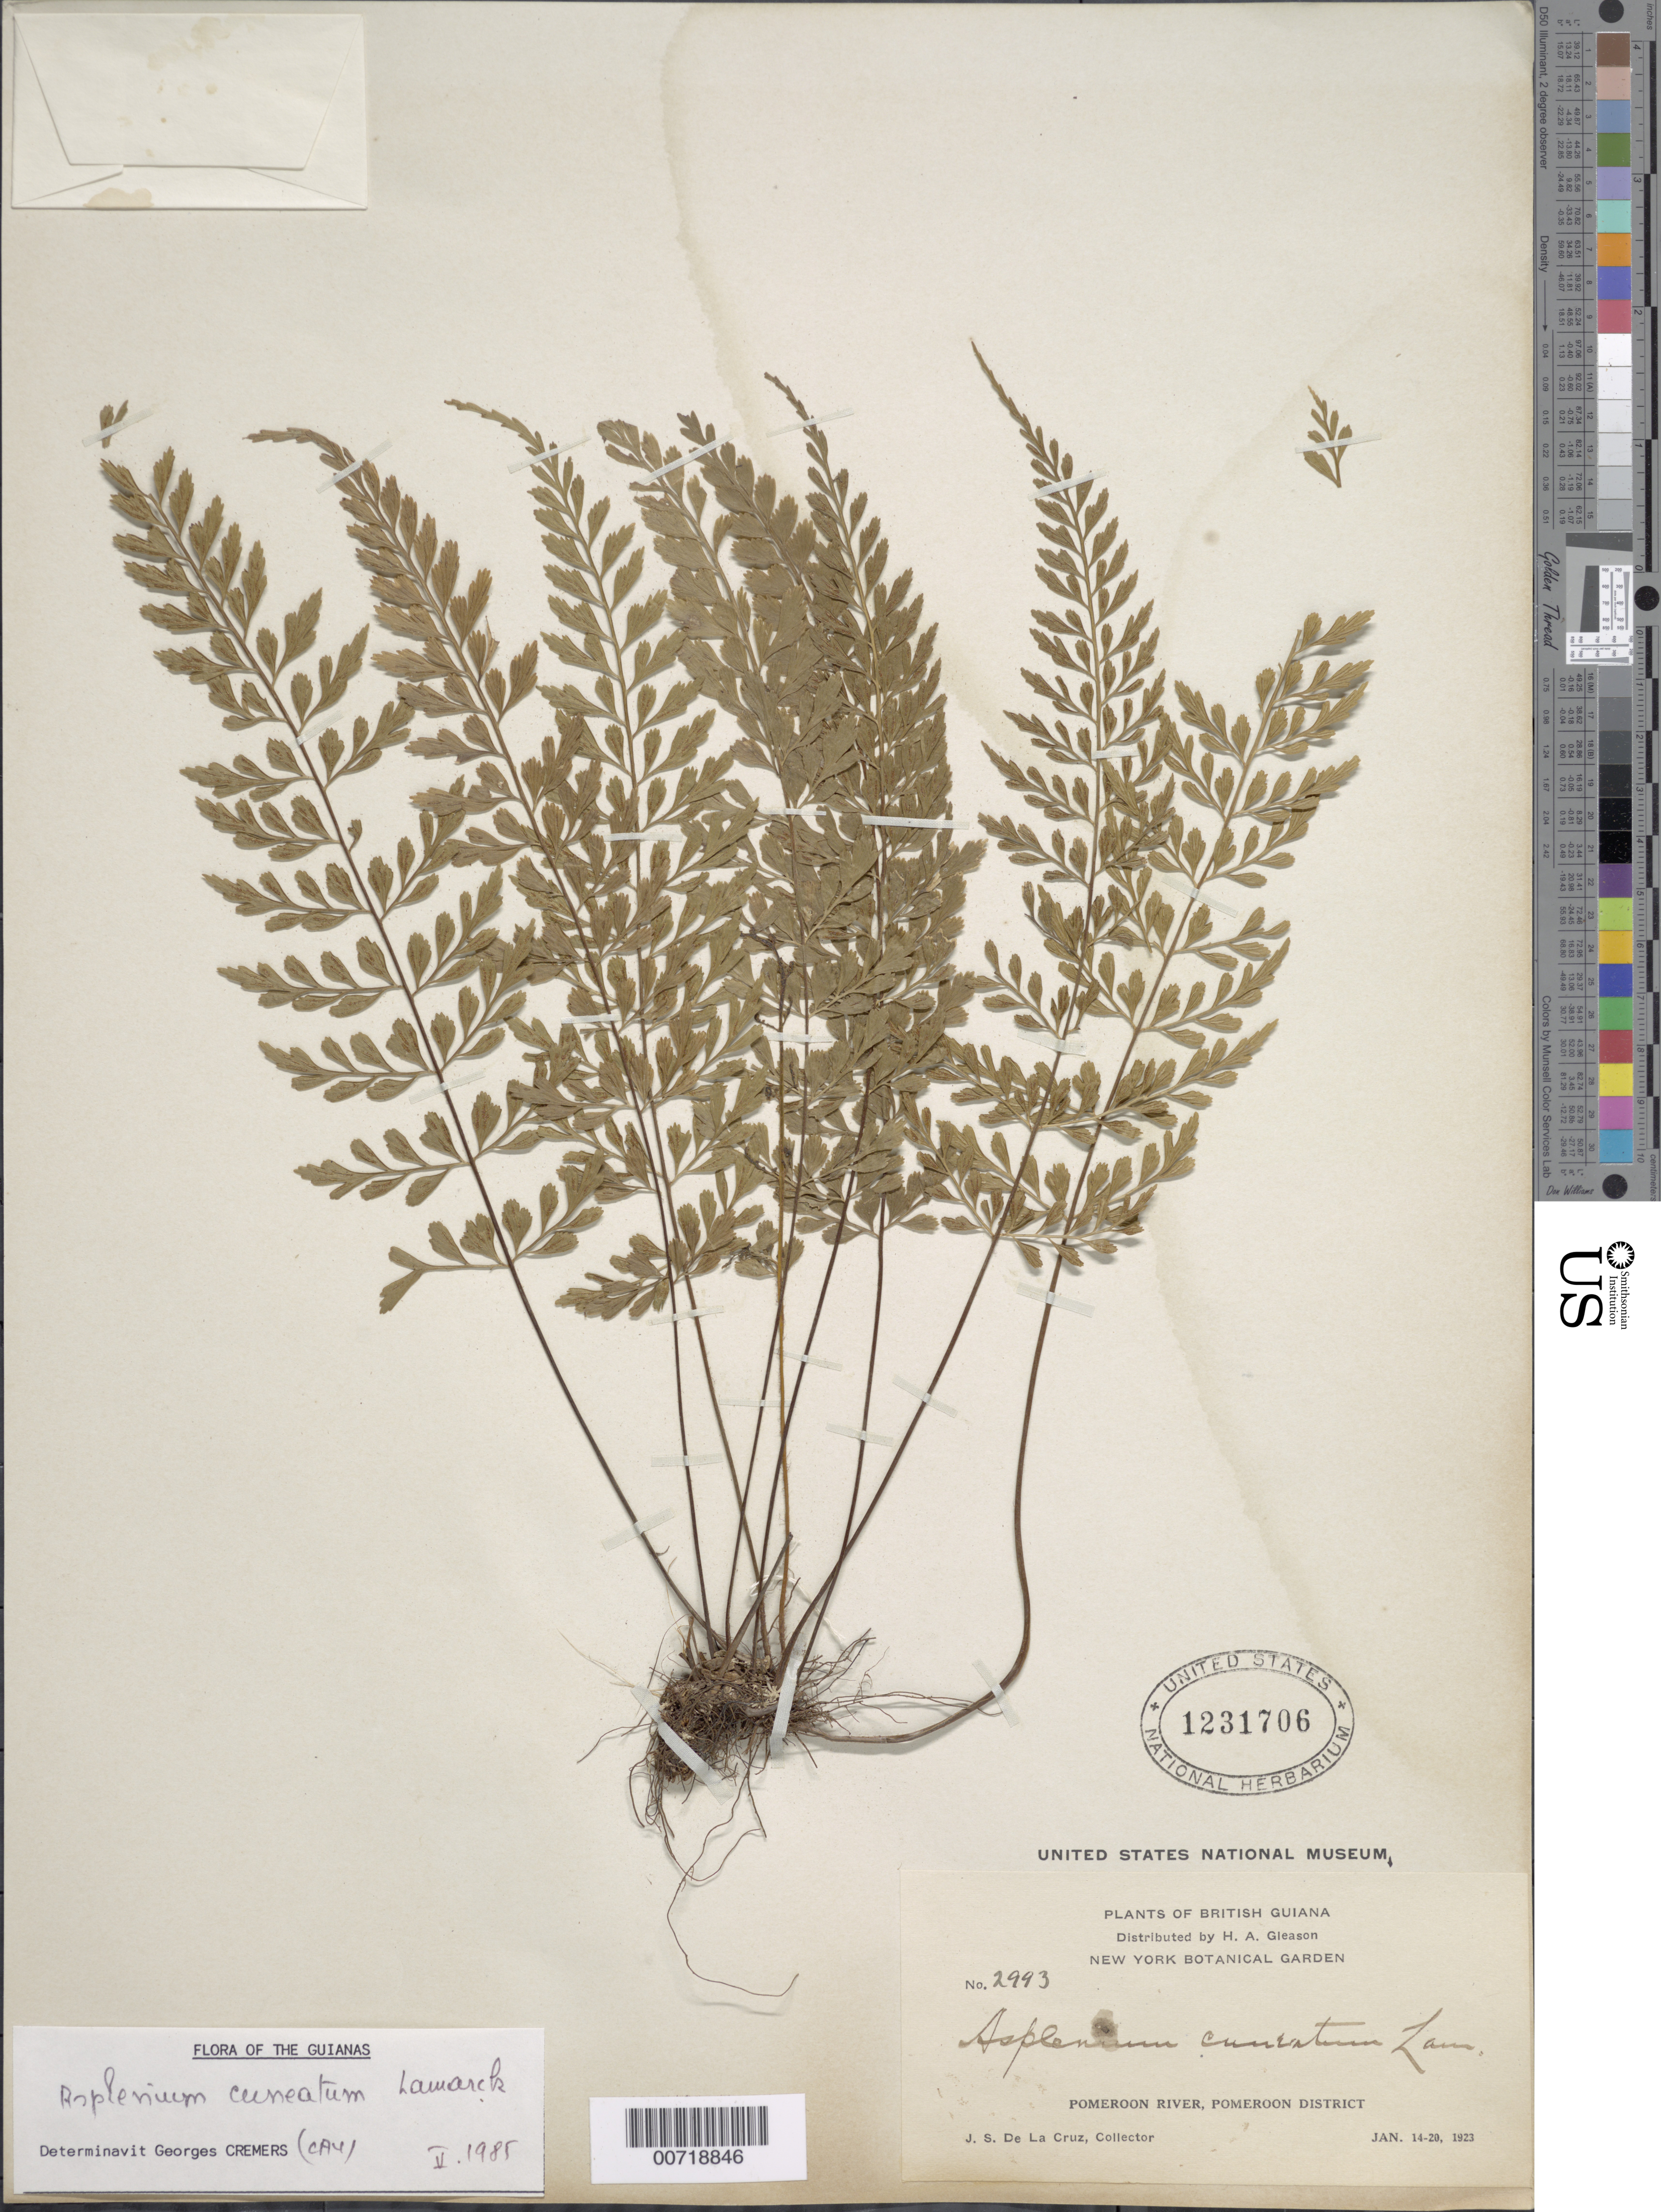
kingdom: Plantae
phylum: Tracheophyta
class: Polypodiopsida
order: Polypodiales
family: Aspleniaceae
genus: Asplenium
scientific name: Asplenium cuneatum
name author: Lam.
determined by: Cremers, Georges A.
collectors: J. S. de la Cruz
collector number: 2993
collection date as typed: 14-Jan-23 to 20-Jan-23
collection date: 1923-01-14/1923-01-20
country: Guyana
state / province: Pomeroon-Supenaam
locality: Pomeroon R.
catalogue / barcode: US 1231706